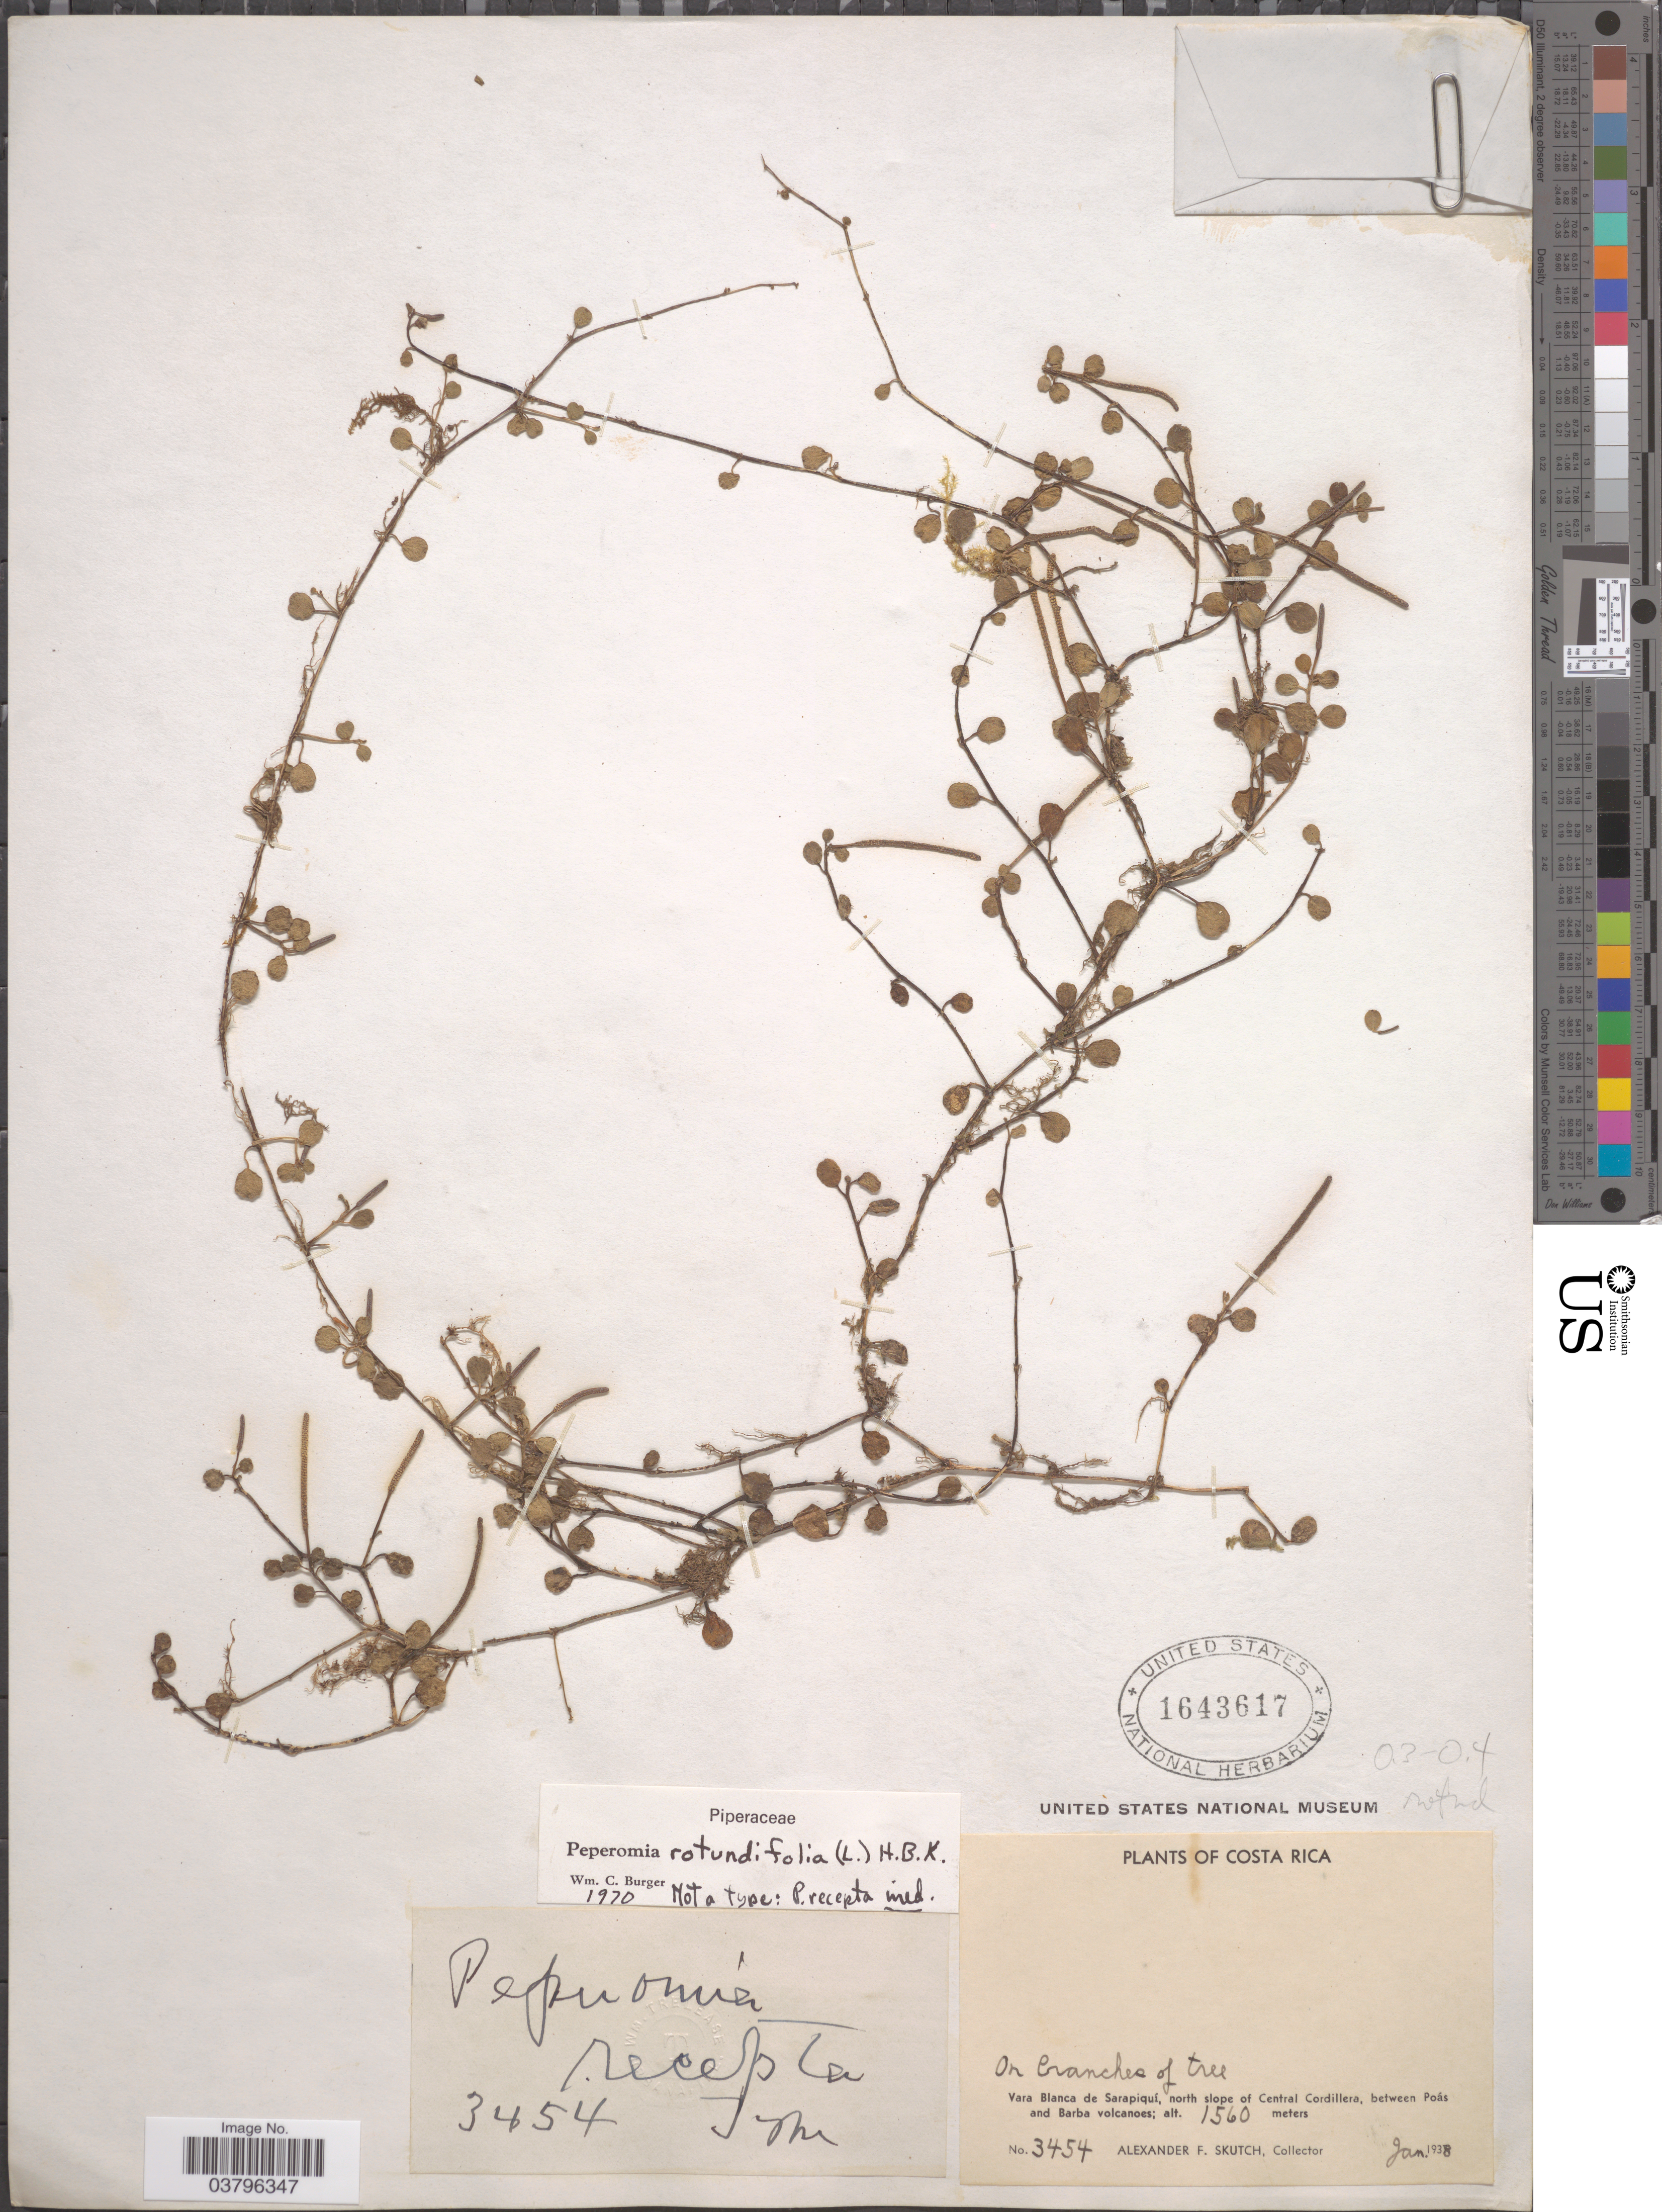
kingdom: Plantae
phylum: Tracheophyta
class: Magnoliopsida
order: Piperales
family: Piperaceae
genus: Peperomia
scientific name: Peperomia rotundifolia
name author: (L.) Kunth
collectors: A. F. Skutch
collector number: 3454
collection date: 1938-01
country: Costa Rica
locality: Vara Blanca de Sarapiquí, north slope of Central Cordillera, between Poás and Barba volcanoes.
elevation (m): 1560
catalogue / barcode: US 1643617